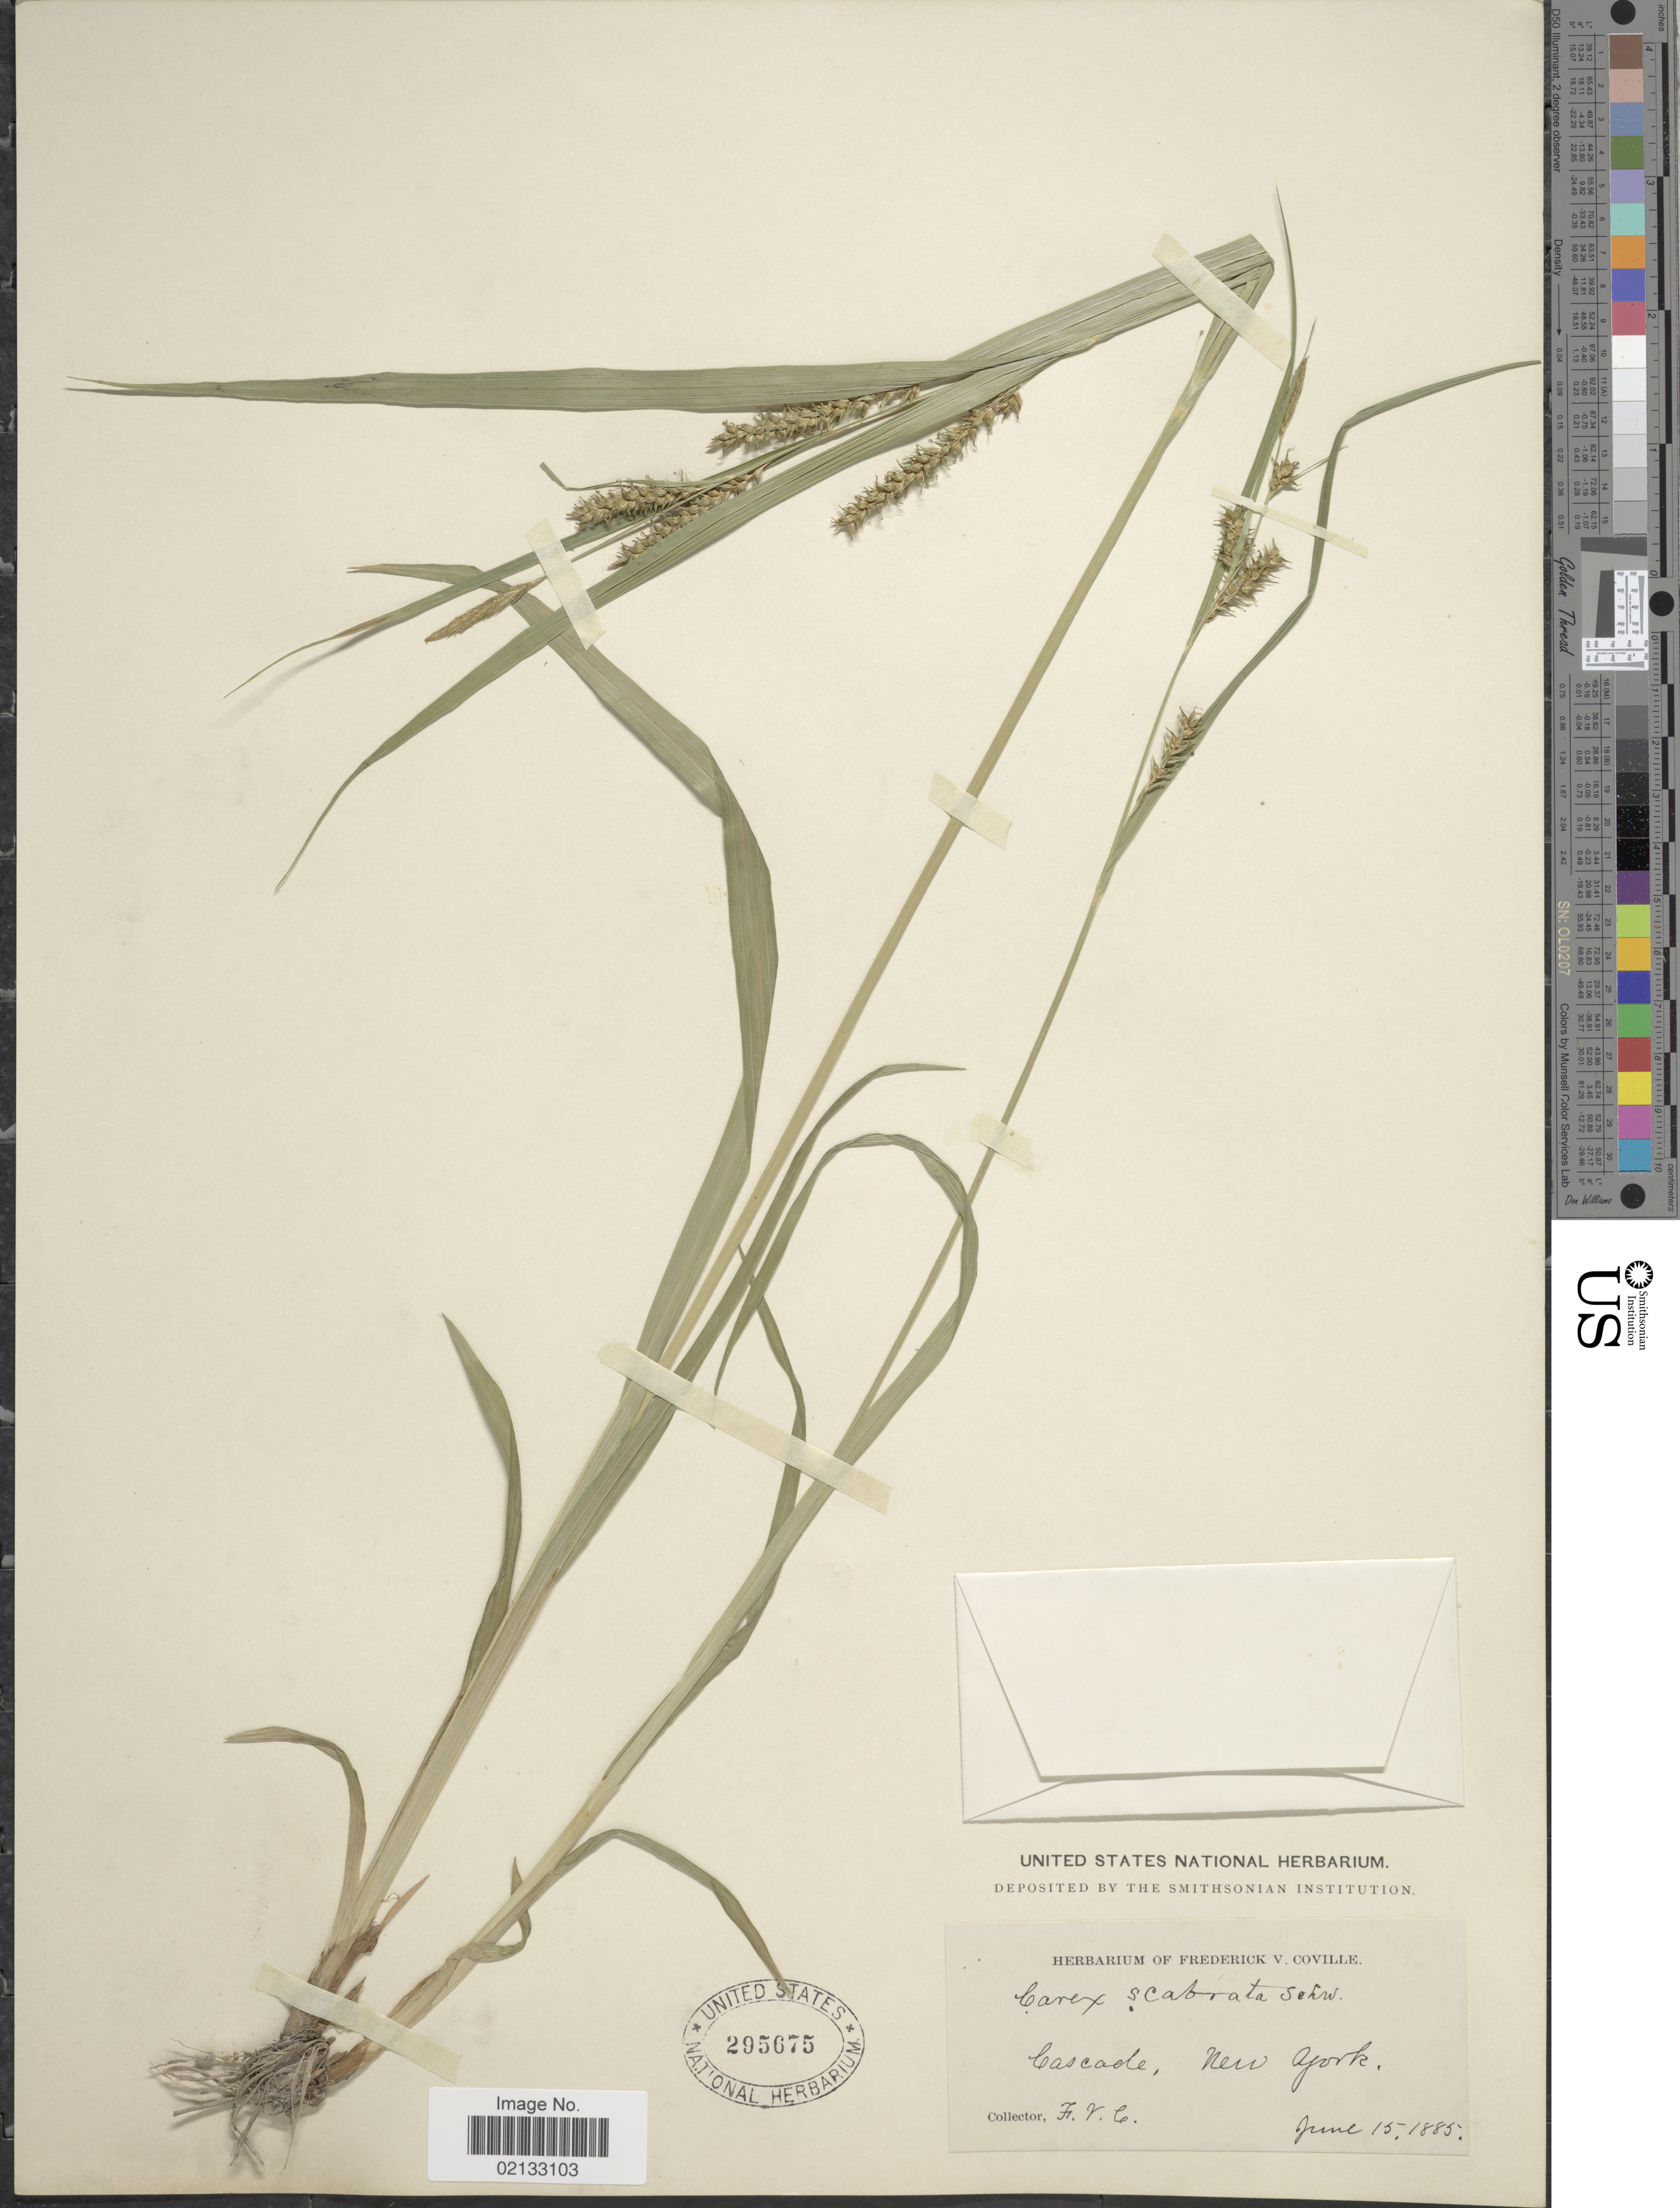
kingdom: Plantae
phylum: Tracheophyta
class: Liliopsida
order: Poales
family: Cyperaceae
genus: Carex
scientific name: Carex scabrata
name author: Schwein.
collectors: F. V. Coville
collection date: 1885-06-15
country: United States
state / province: New York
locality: Cascade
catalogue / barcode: US 295675